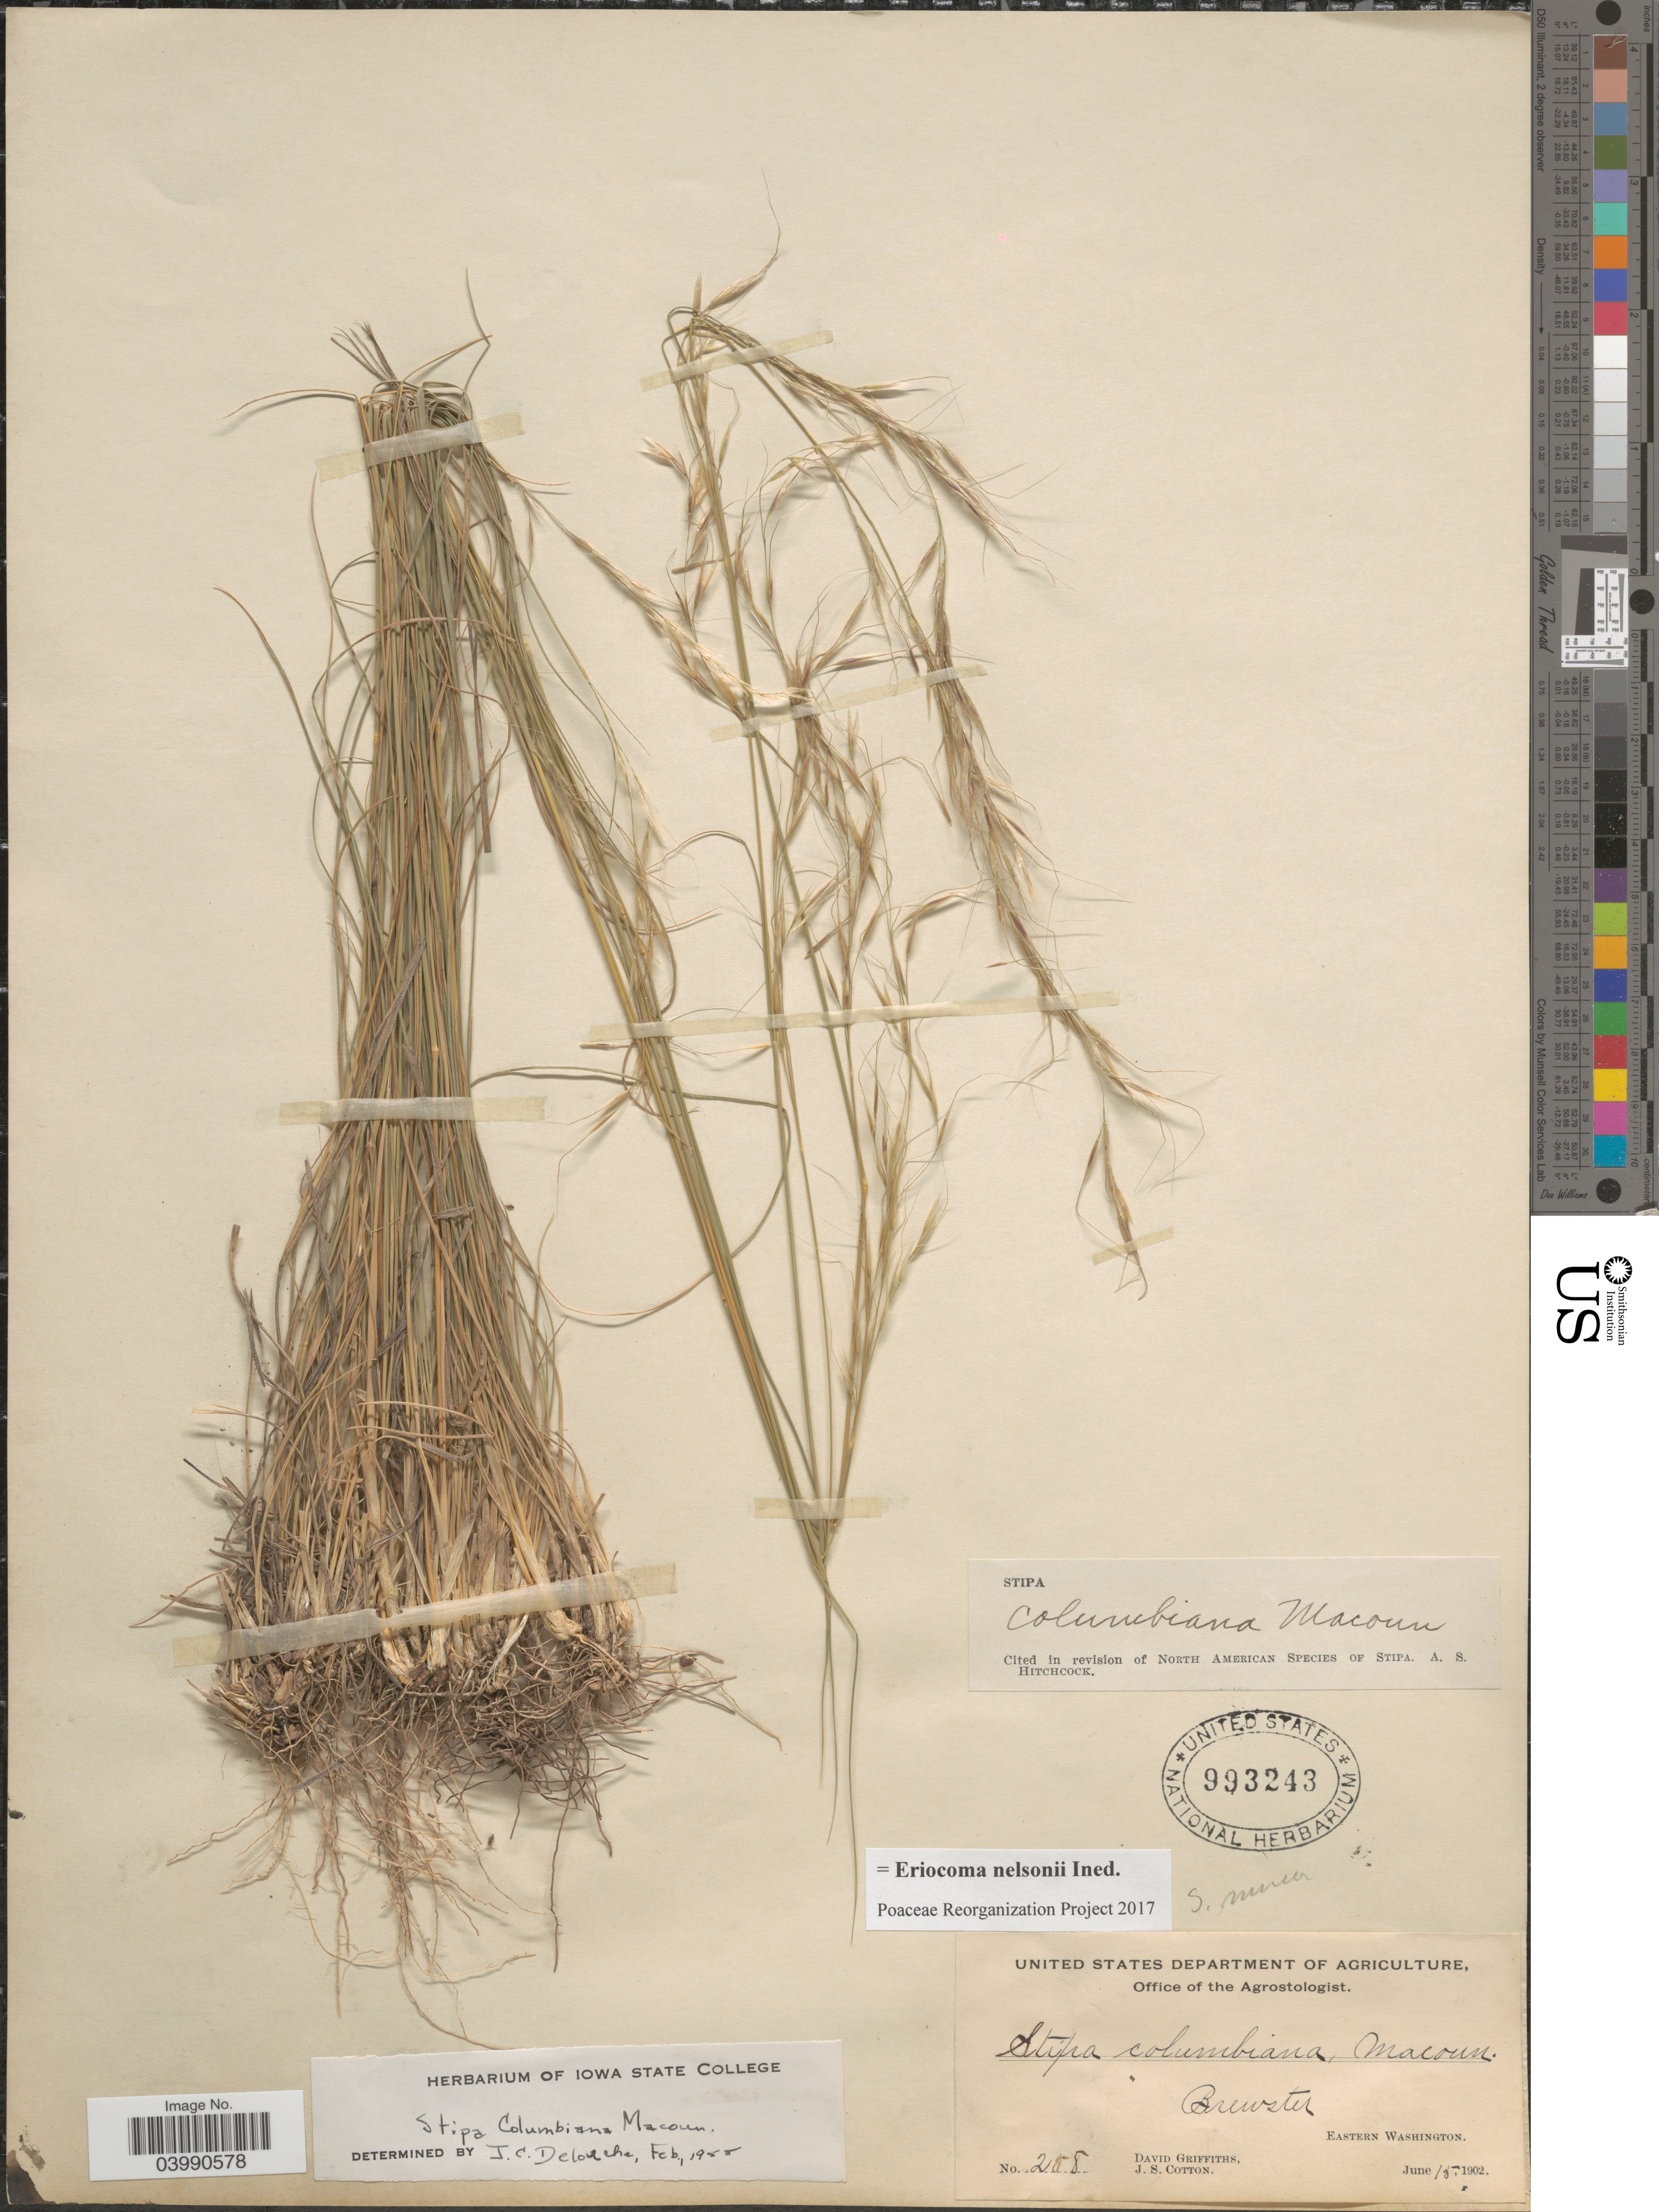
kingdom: Plantae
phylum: Tracheophyta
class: Liliopsida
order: Poales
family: Poaceae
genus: Eriocoma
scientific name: Eriocoma nelsonii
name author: (Scribn.) Romasch.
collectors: D. Griffiths & J. S. Cotton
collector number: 258*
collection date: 1902-06-15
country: United States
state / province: Washington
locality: Brewster. Eastern Washington.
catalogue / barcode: US 993243